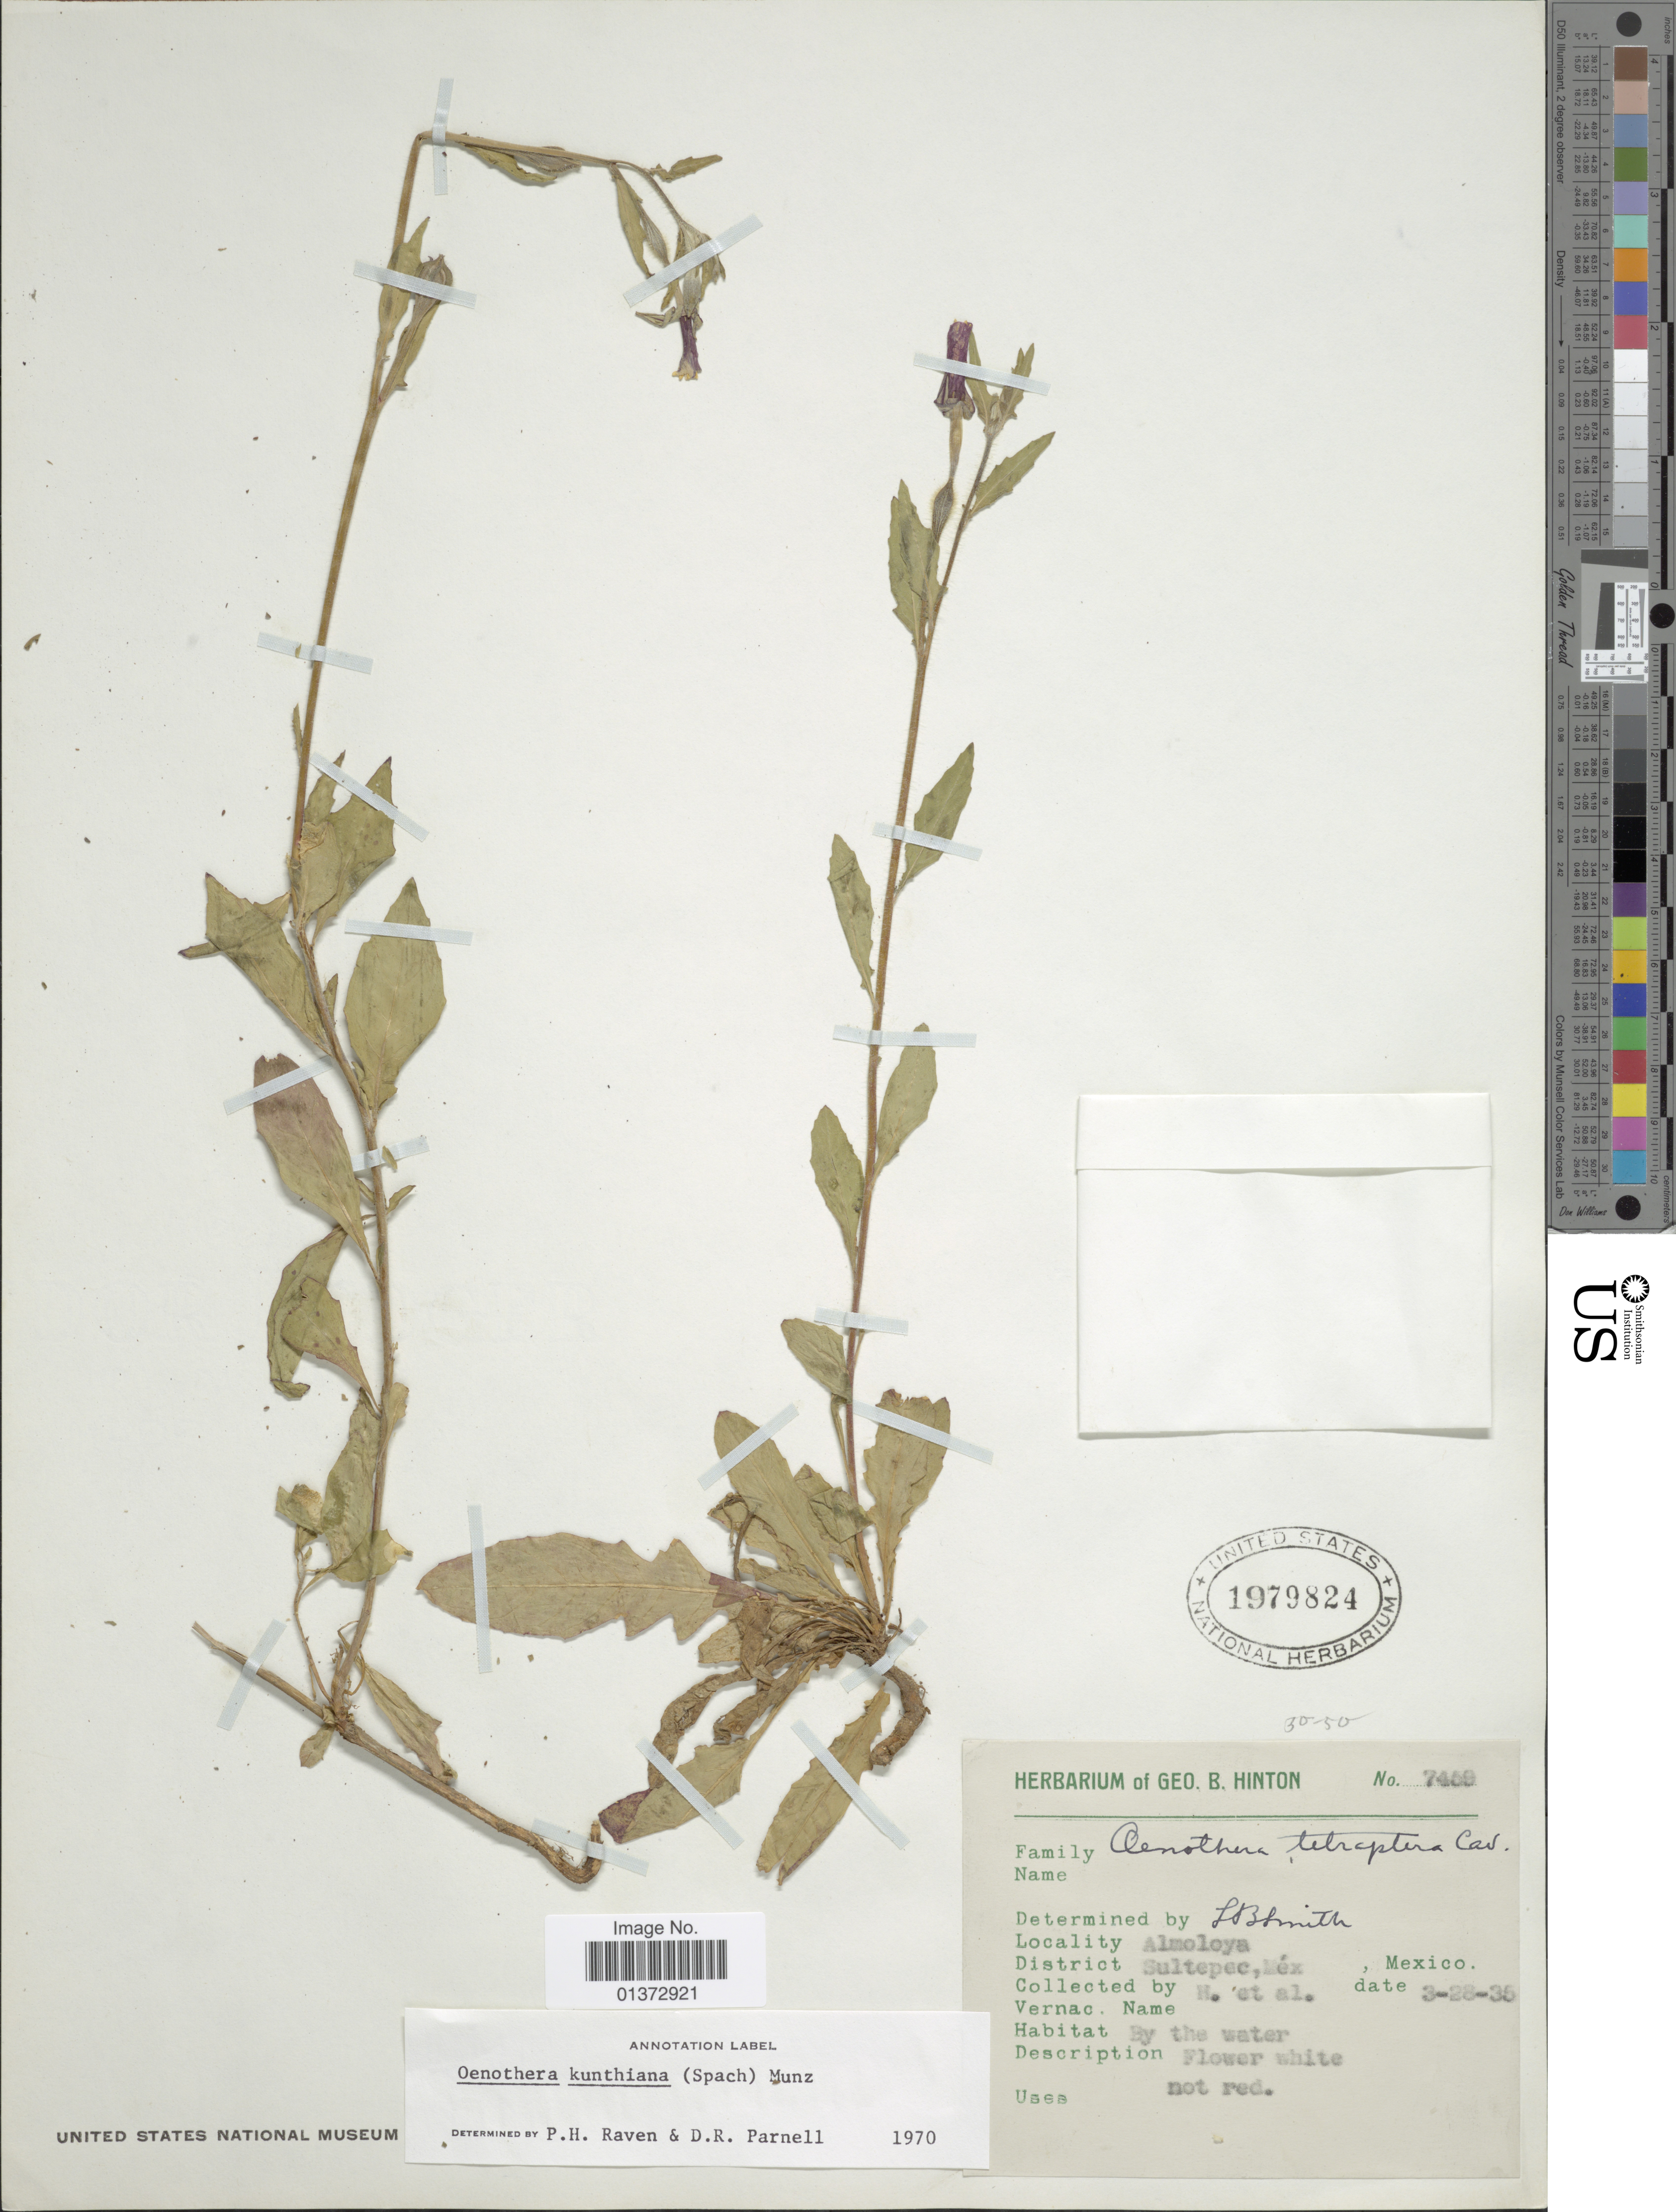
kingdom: Plantae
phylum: Tracheophyta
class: Magnoliopsida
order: Myrtales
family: Onagraceae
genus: Oenothera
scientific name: Oenothera kunthiana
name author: (Spach) Munz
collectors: G. B. Hinton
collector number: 7459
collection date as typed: Transcribed d/m/y: 28/3/35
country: Mexico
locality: Almoloya, District Sultepec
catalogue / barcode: US 1979824